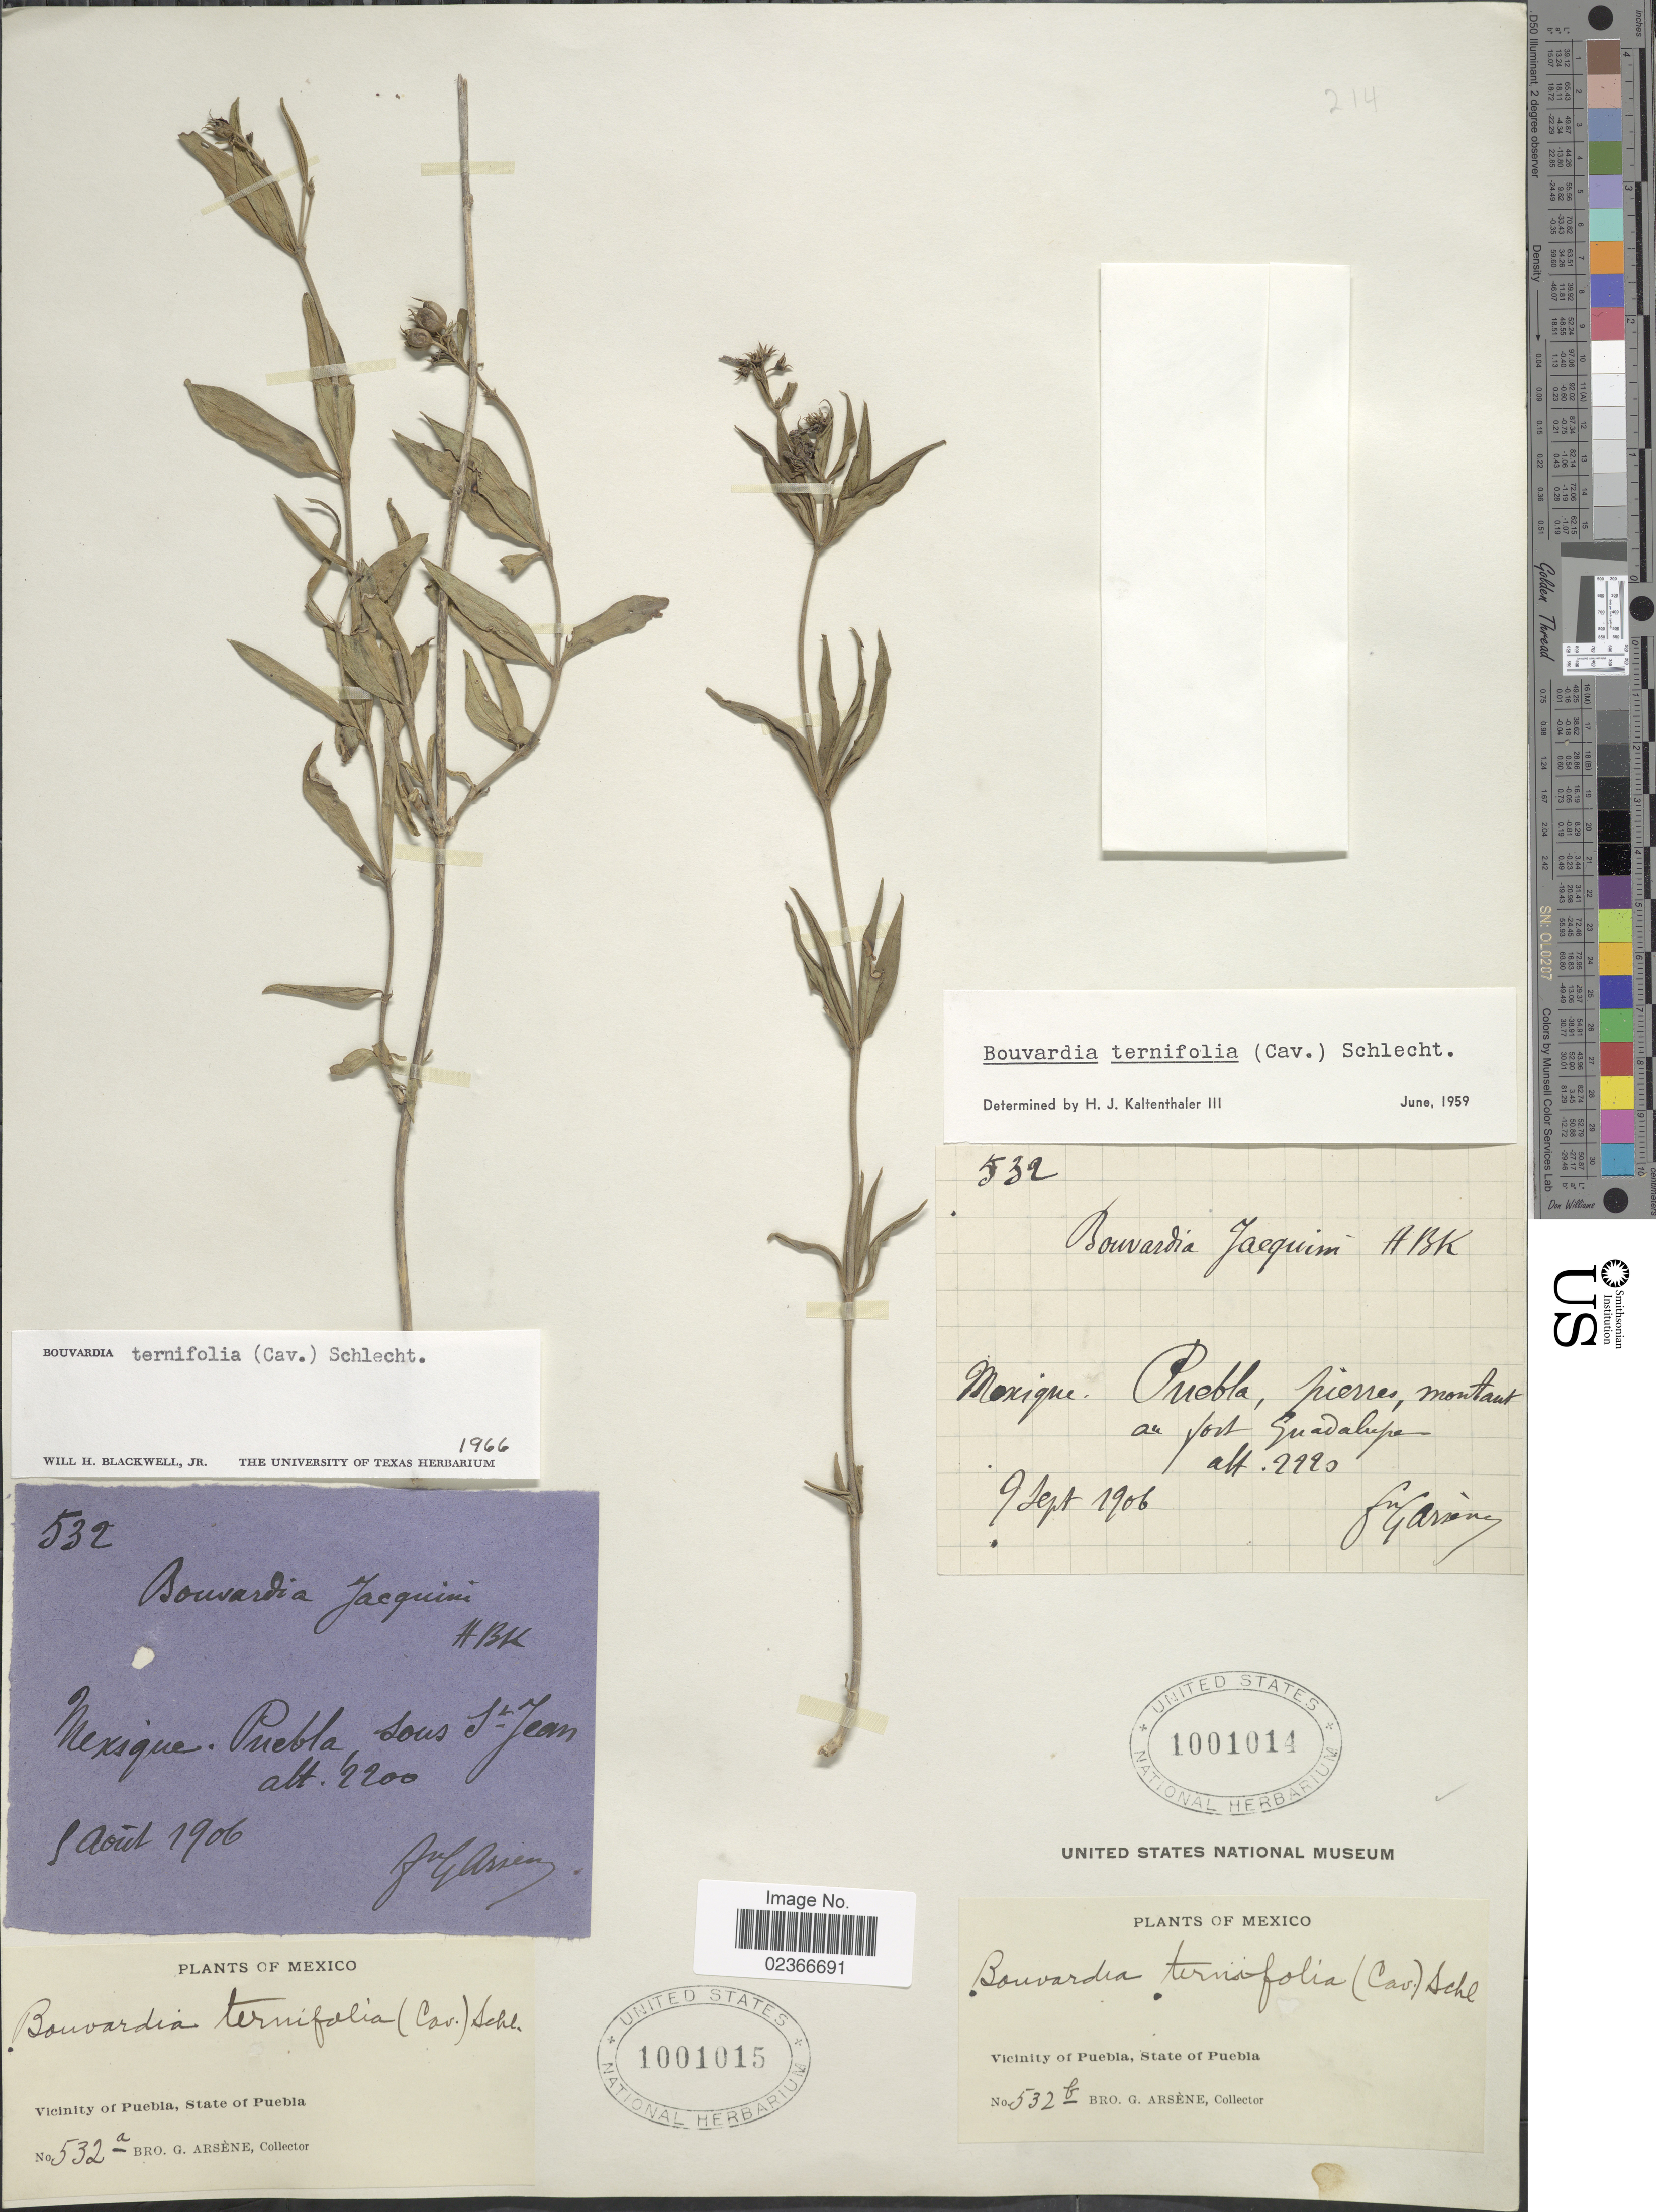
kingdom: Plantae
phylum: Tracheophyta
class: Magnoliopsida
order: Gentianales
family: Rubiaceae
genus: Bouvardia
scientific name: Bouvardia ternifolia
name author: (Cav.) Schltdl.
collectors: Bro. G. Arsène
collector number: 532B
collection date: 1906-09-09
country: Mexico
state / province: Puebla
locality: Pierres, montaut au fort Guadalupe. Vicinity of Puebla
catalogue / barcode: US 1001014-2